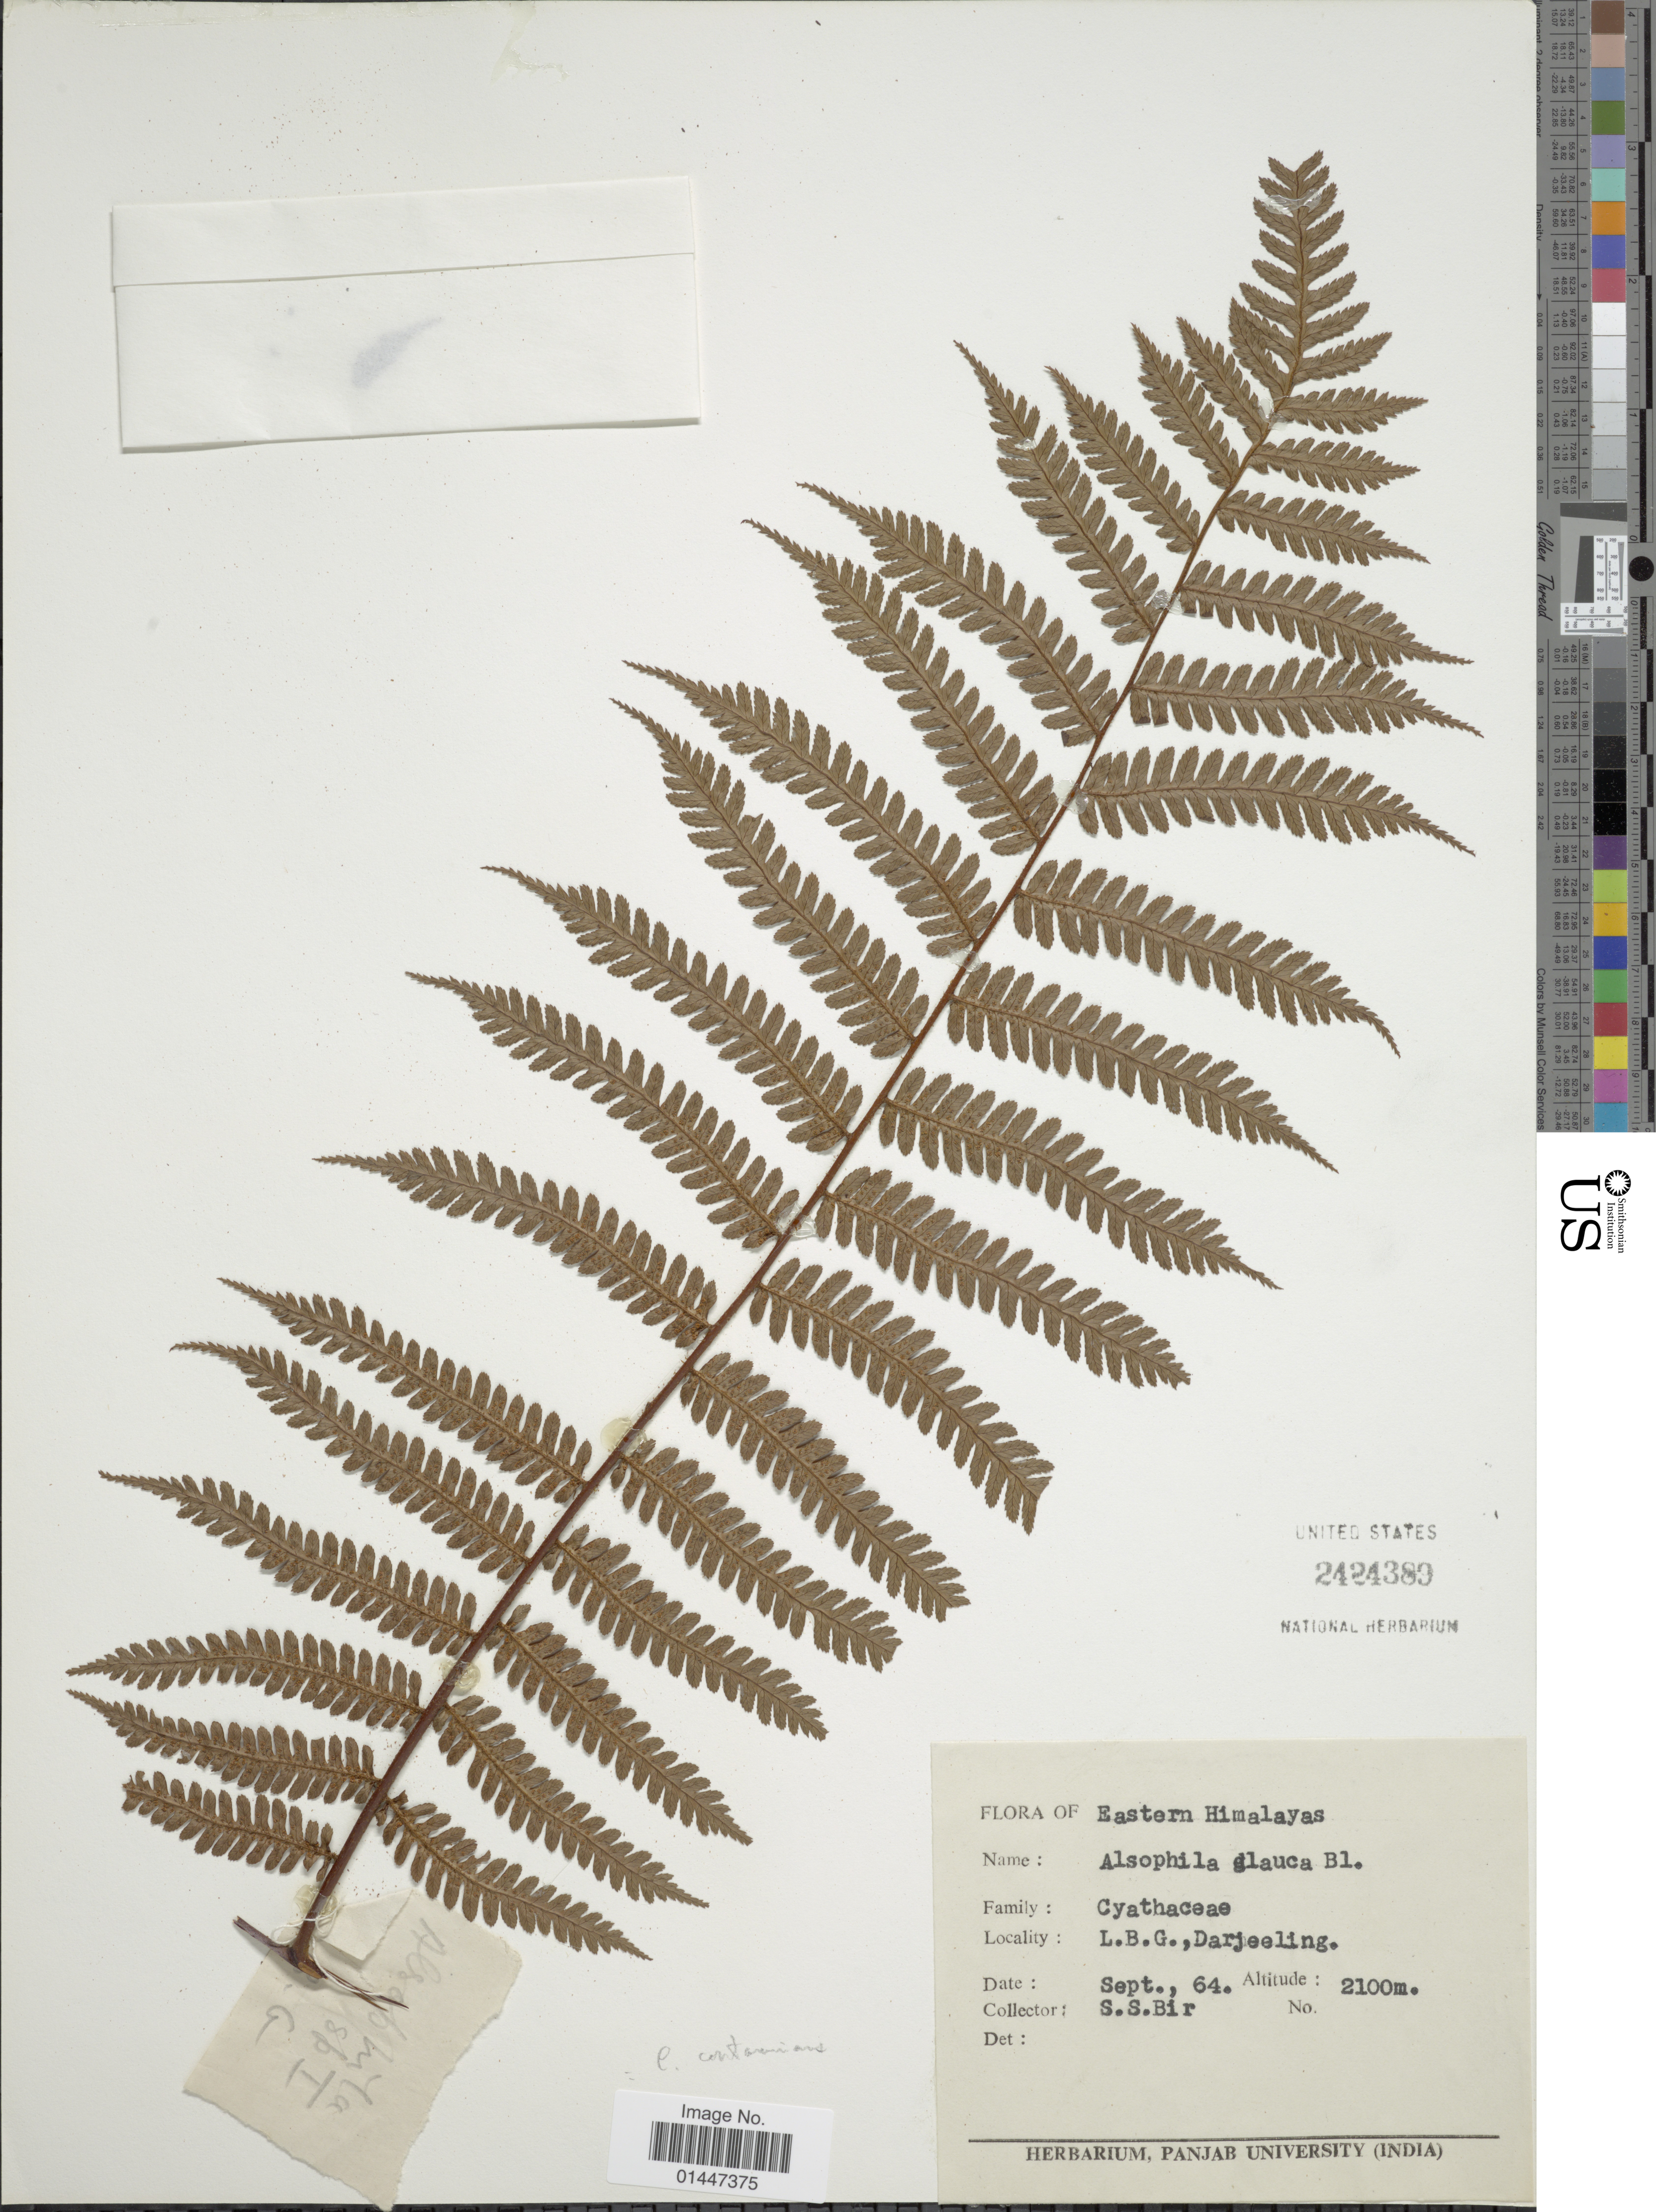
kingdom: Plantae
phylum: Tracheophyta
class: Polypodiopsida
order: Cyatheales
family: Cyatheaceae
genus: Sphaeropteris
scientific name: Sphaeropteris glauca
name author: (Blume) R.M. Tryon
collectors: S. S. Bir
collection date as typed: Transcribed d/m/y: /9/64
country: India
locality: Eastern Himalayas. L. B. G., Darjeeling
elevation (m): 2100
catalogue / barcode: US 2424389